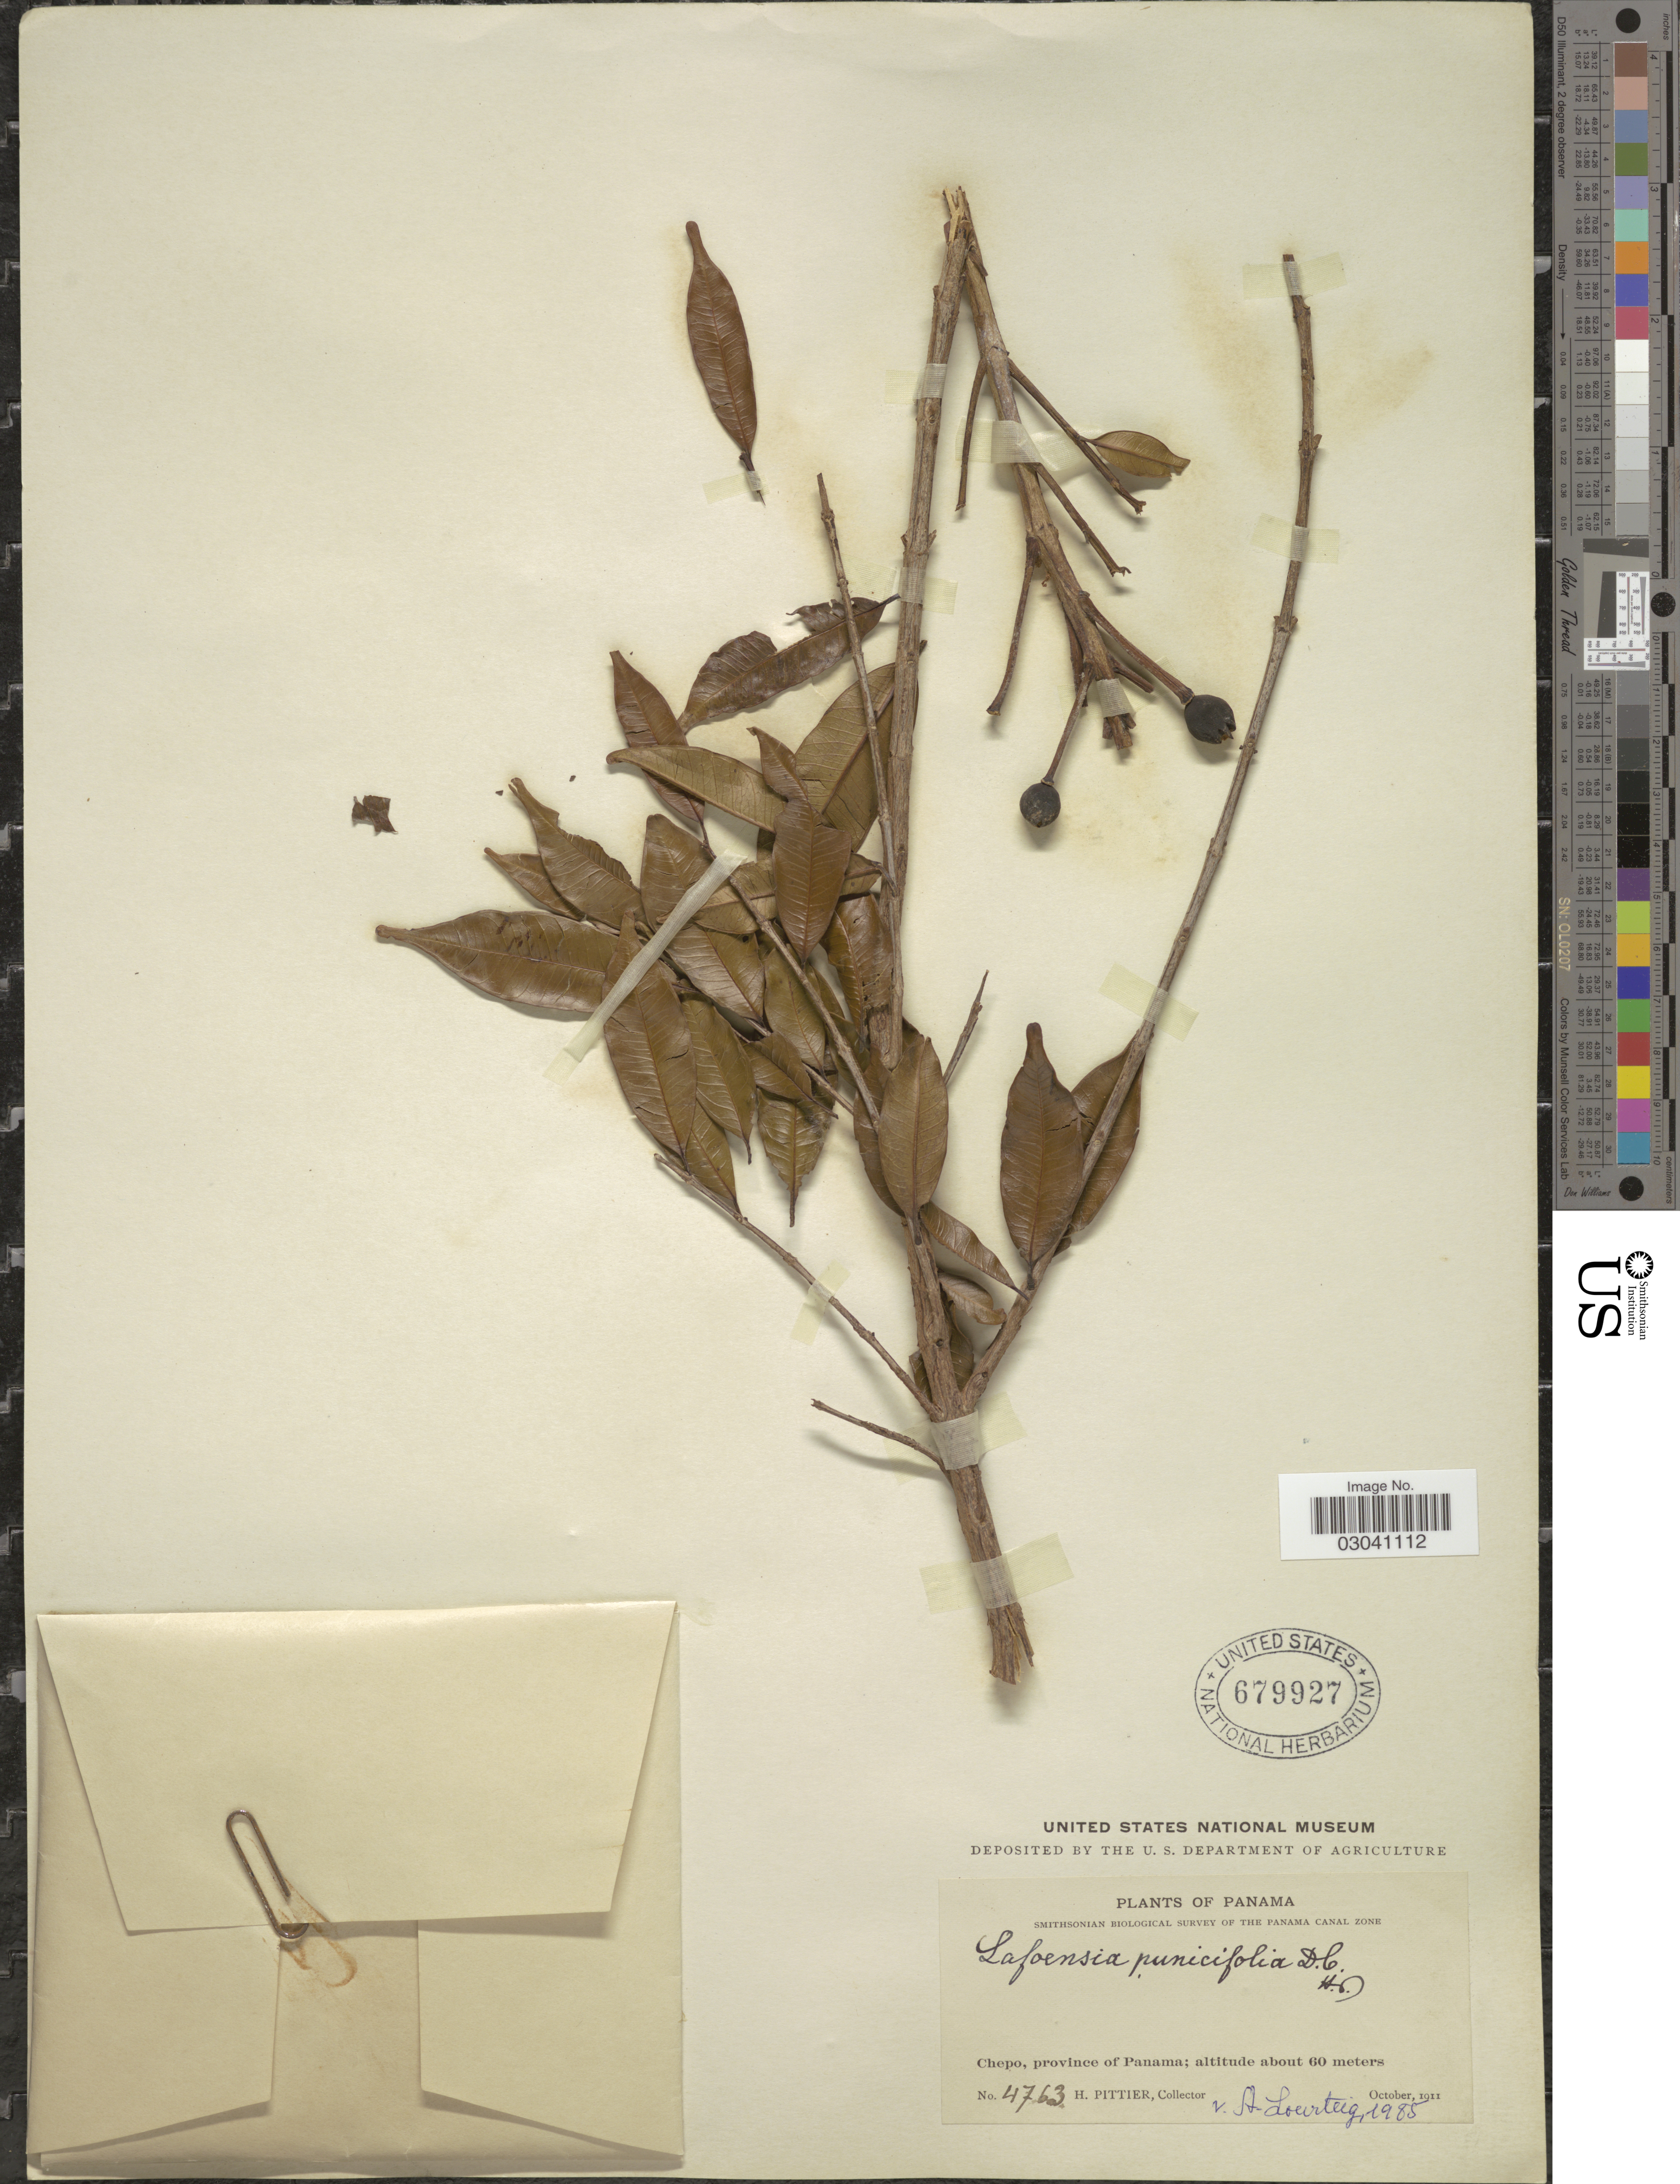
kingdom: Plantae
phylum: Tracheophyta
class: Magnoliopsida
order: Myrtales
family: Lythraceae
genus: Lafoensia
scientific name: Lafoensia punicifolia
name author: DC.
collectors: H. F. Pittier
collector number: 4763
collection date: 1911-10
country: Panama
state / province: Panamá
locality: Chepo, province of Panama.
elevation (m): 60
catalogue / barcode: US 679927